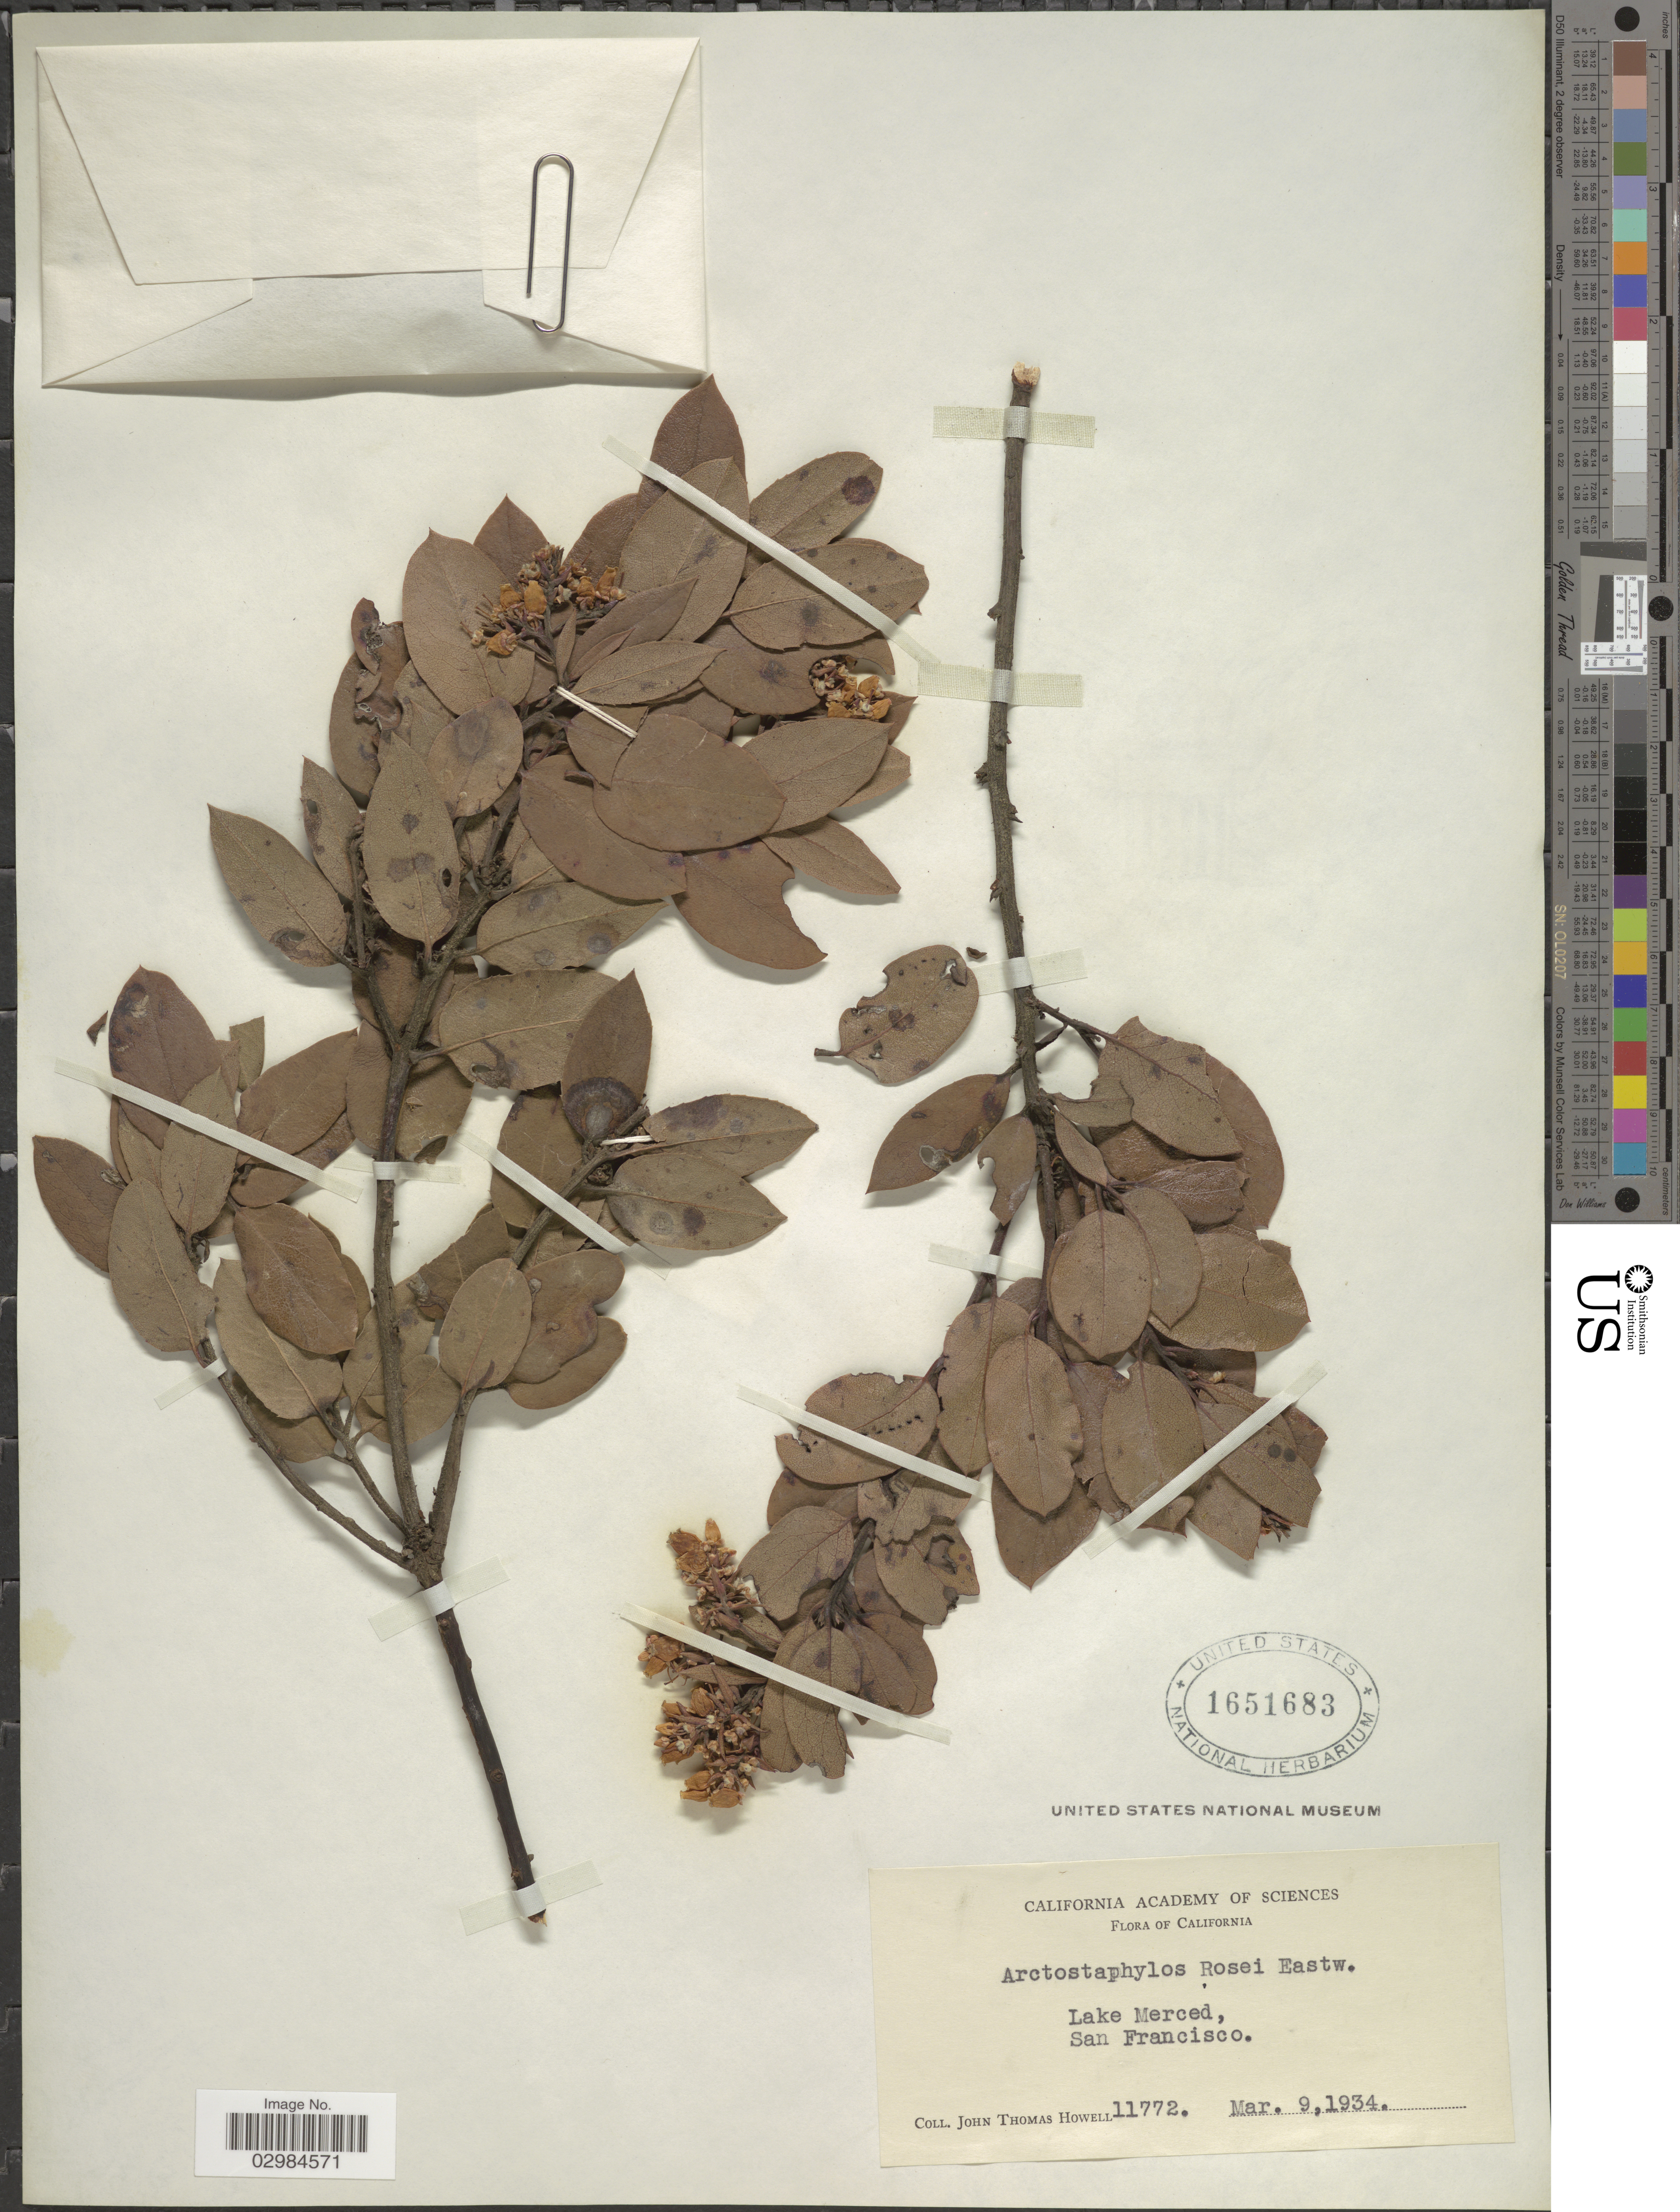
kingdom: Plantae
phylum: Tracheophyta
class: Magnoliopsida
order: Ericales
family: Ericaceae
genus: Arctostaphylos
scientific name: Arctostaphylos rosei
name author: Eastw.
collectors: J. T. Howell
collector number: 11772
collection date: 1934-03-09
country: United States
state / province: California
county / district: San Francisco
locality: Lake Merced, San Francisco.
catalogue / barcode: US 1651683